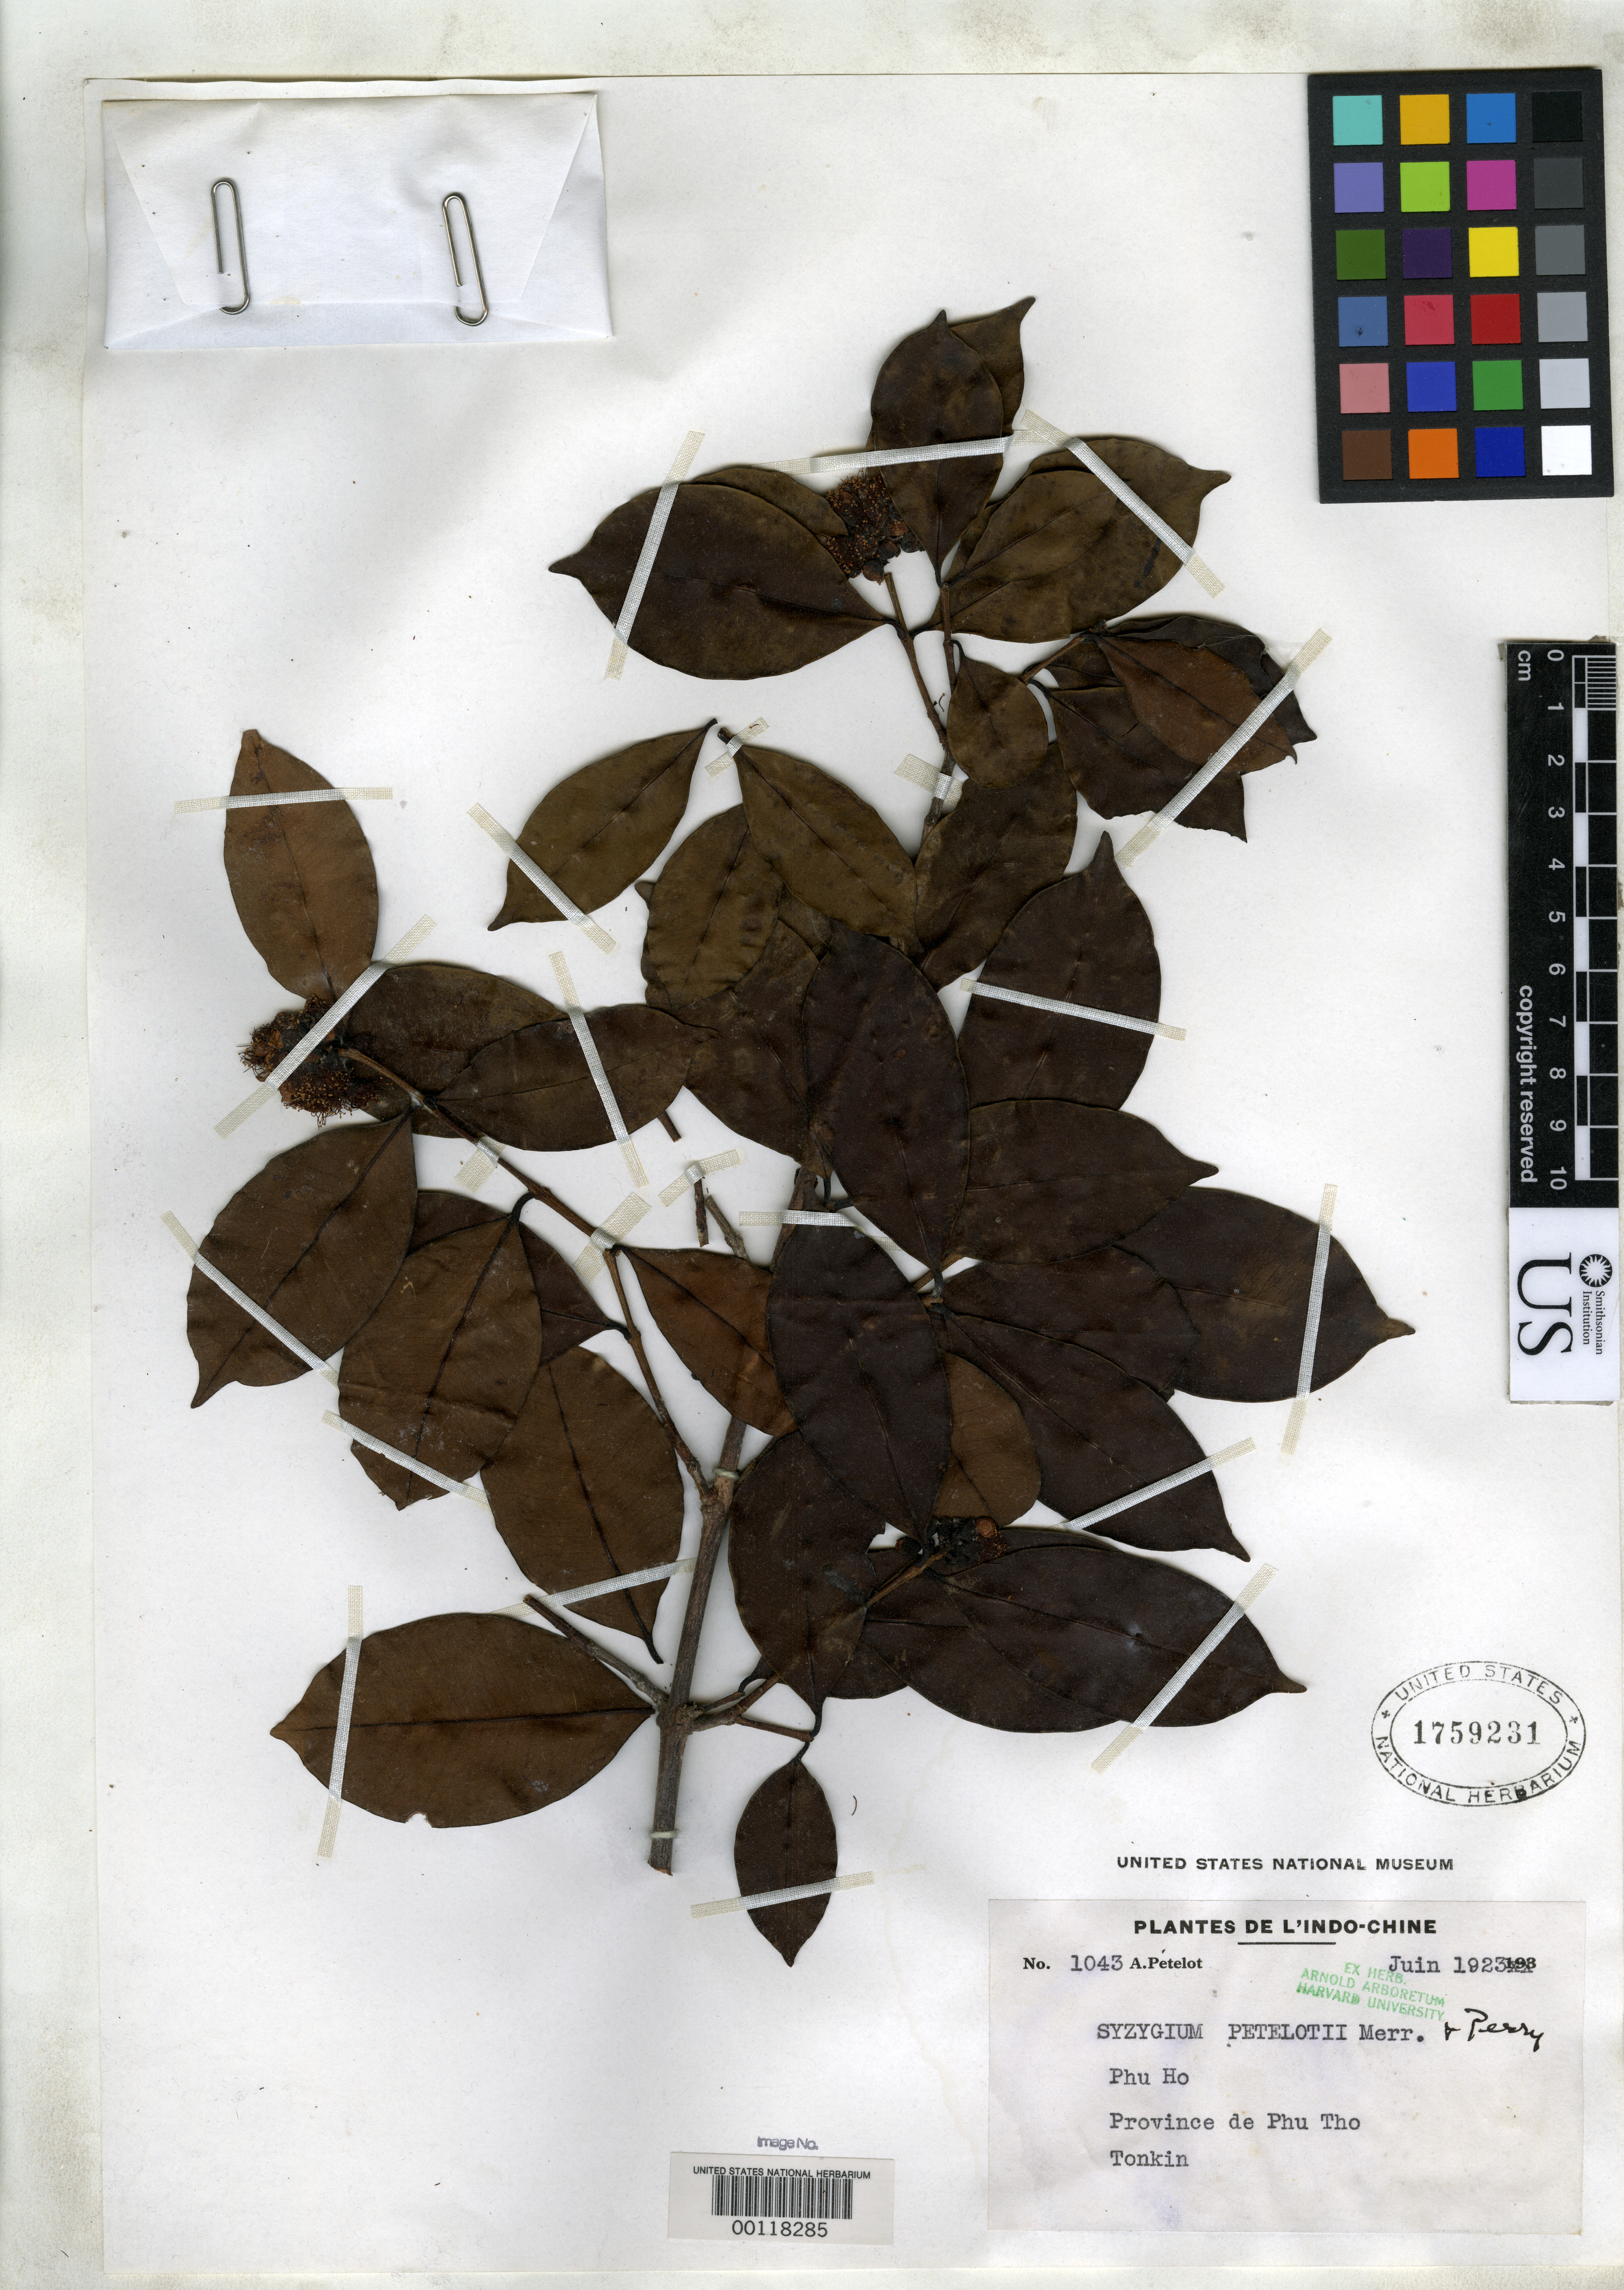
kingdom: Plantae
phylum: Tracheophyta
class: Magnoliopsida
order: Myrtales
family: Myrtaceae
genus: Syzygium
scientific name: Syzygium petelotii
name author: Merr. & L.M. Perry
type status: Isotype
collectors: A. Petelot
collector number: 1043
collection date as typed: Jun 1923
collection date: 1923-06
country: Vietnam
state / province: Phu Tho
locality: Phu Ho.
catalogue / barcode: US 1759231